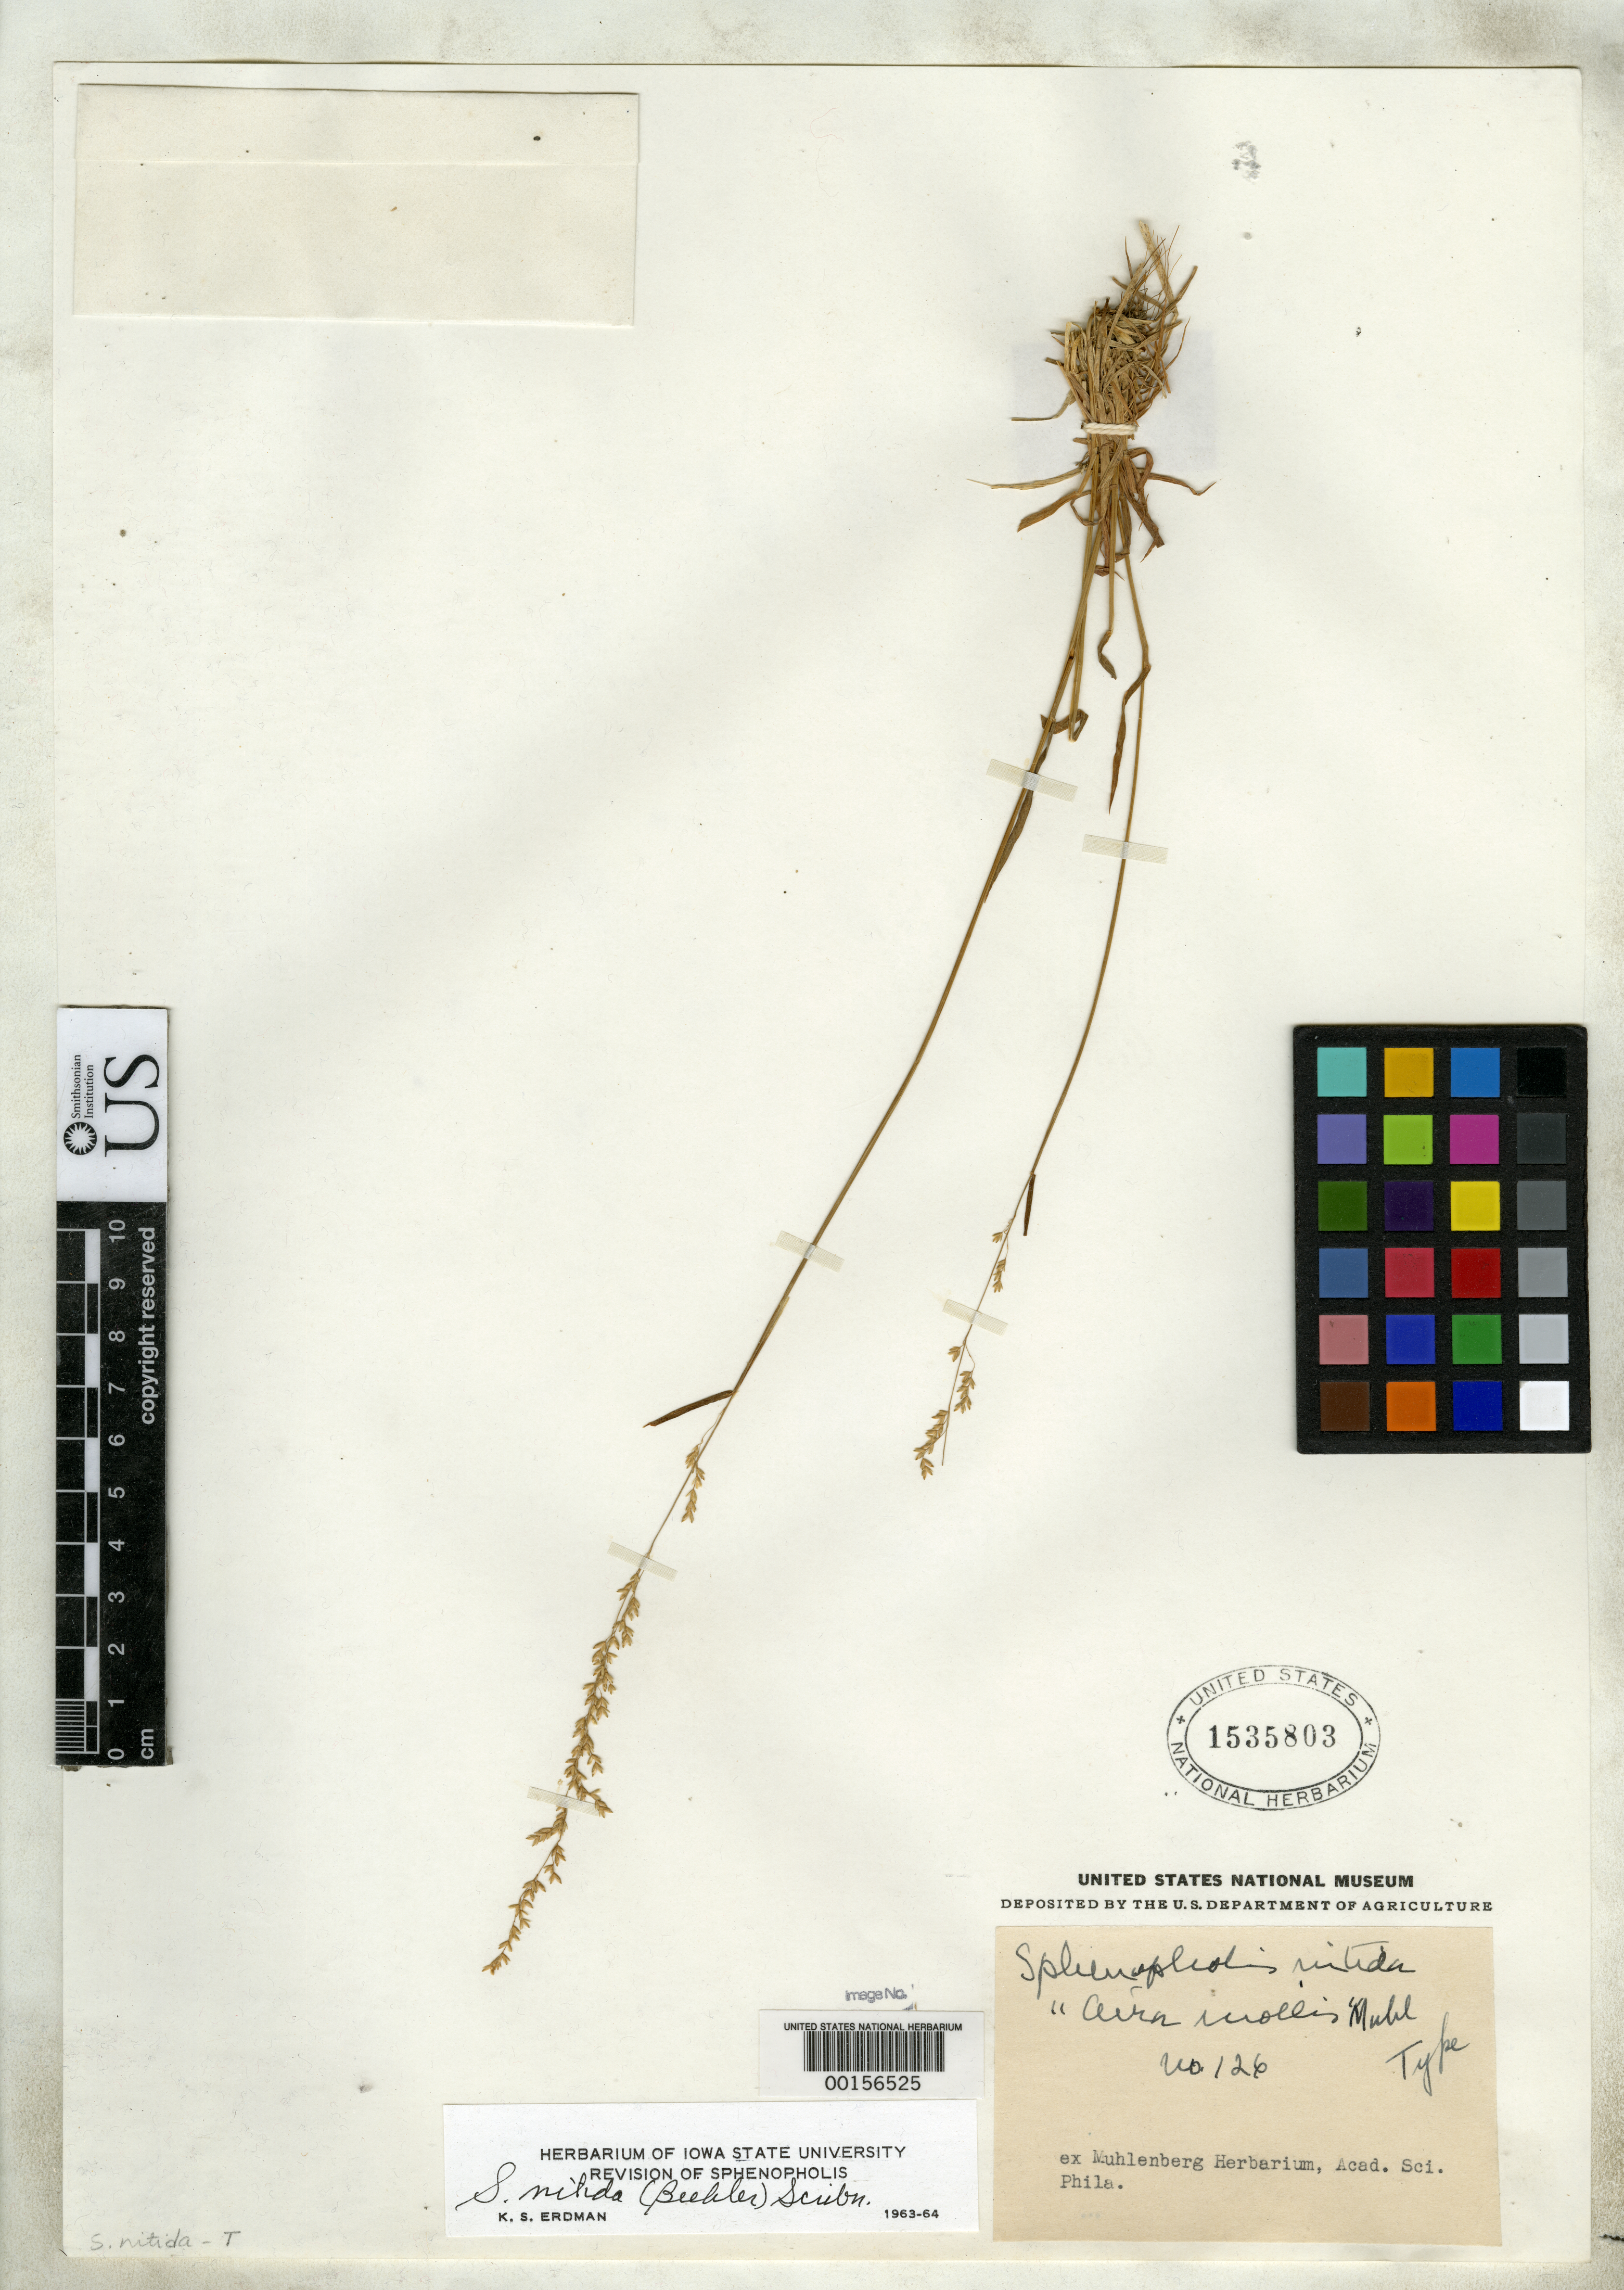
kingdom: Plantae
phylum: Tracheophyta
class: Liliopsida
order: Poales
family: Poaceae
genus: Aira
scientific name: Aira mollis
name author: Muhl.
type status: Type Fragment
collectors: H. Muhlenberg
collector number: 126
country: United States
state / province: Pennsylvania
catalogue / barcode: US 1535803